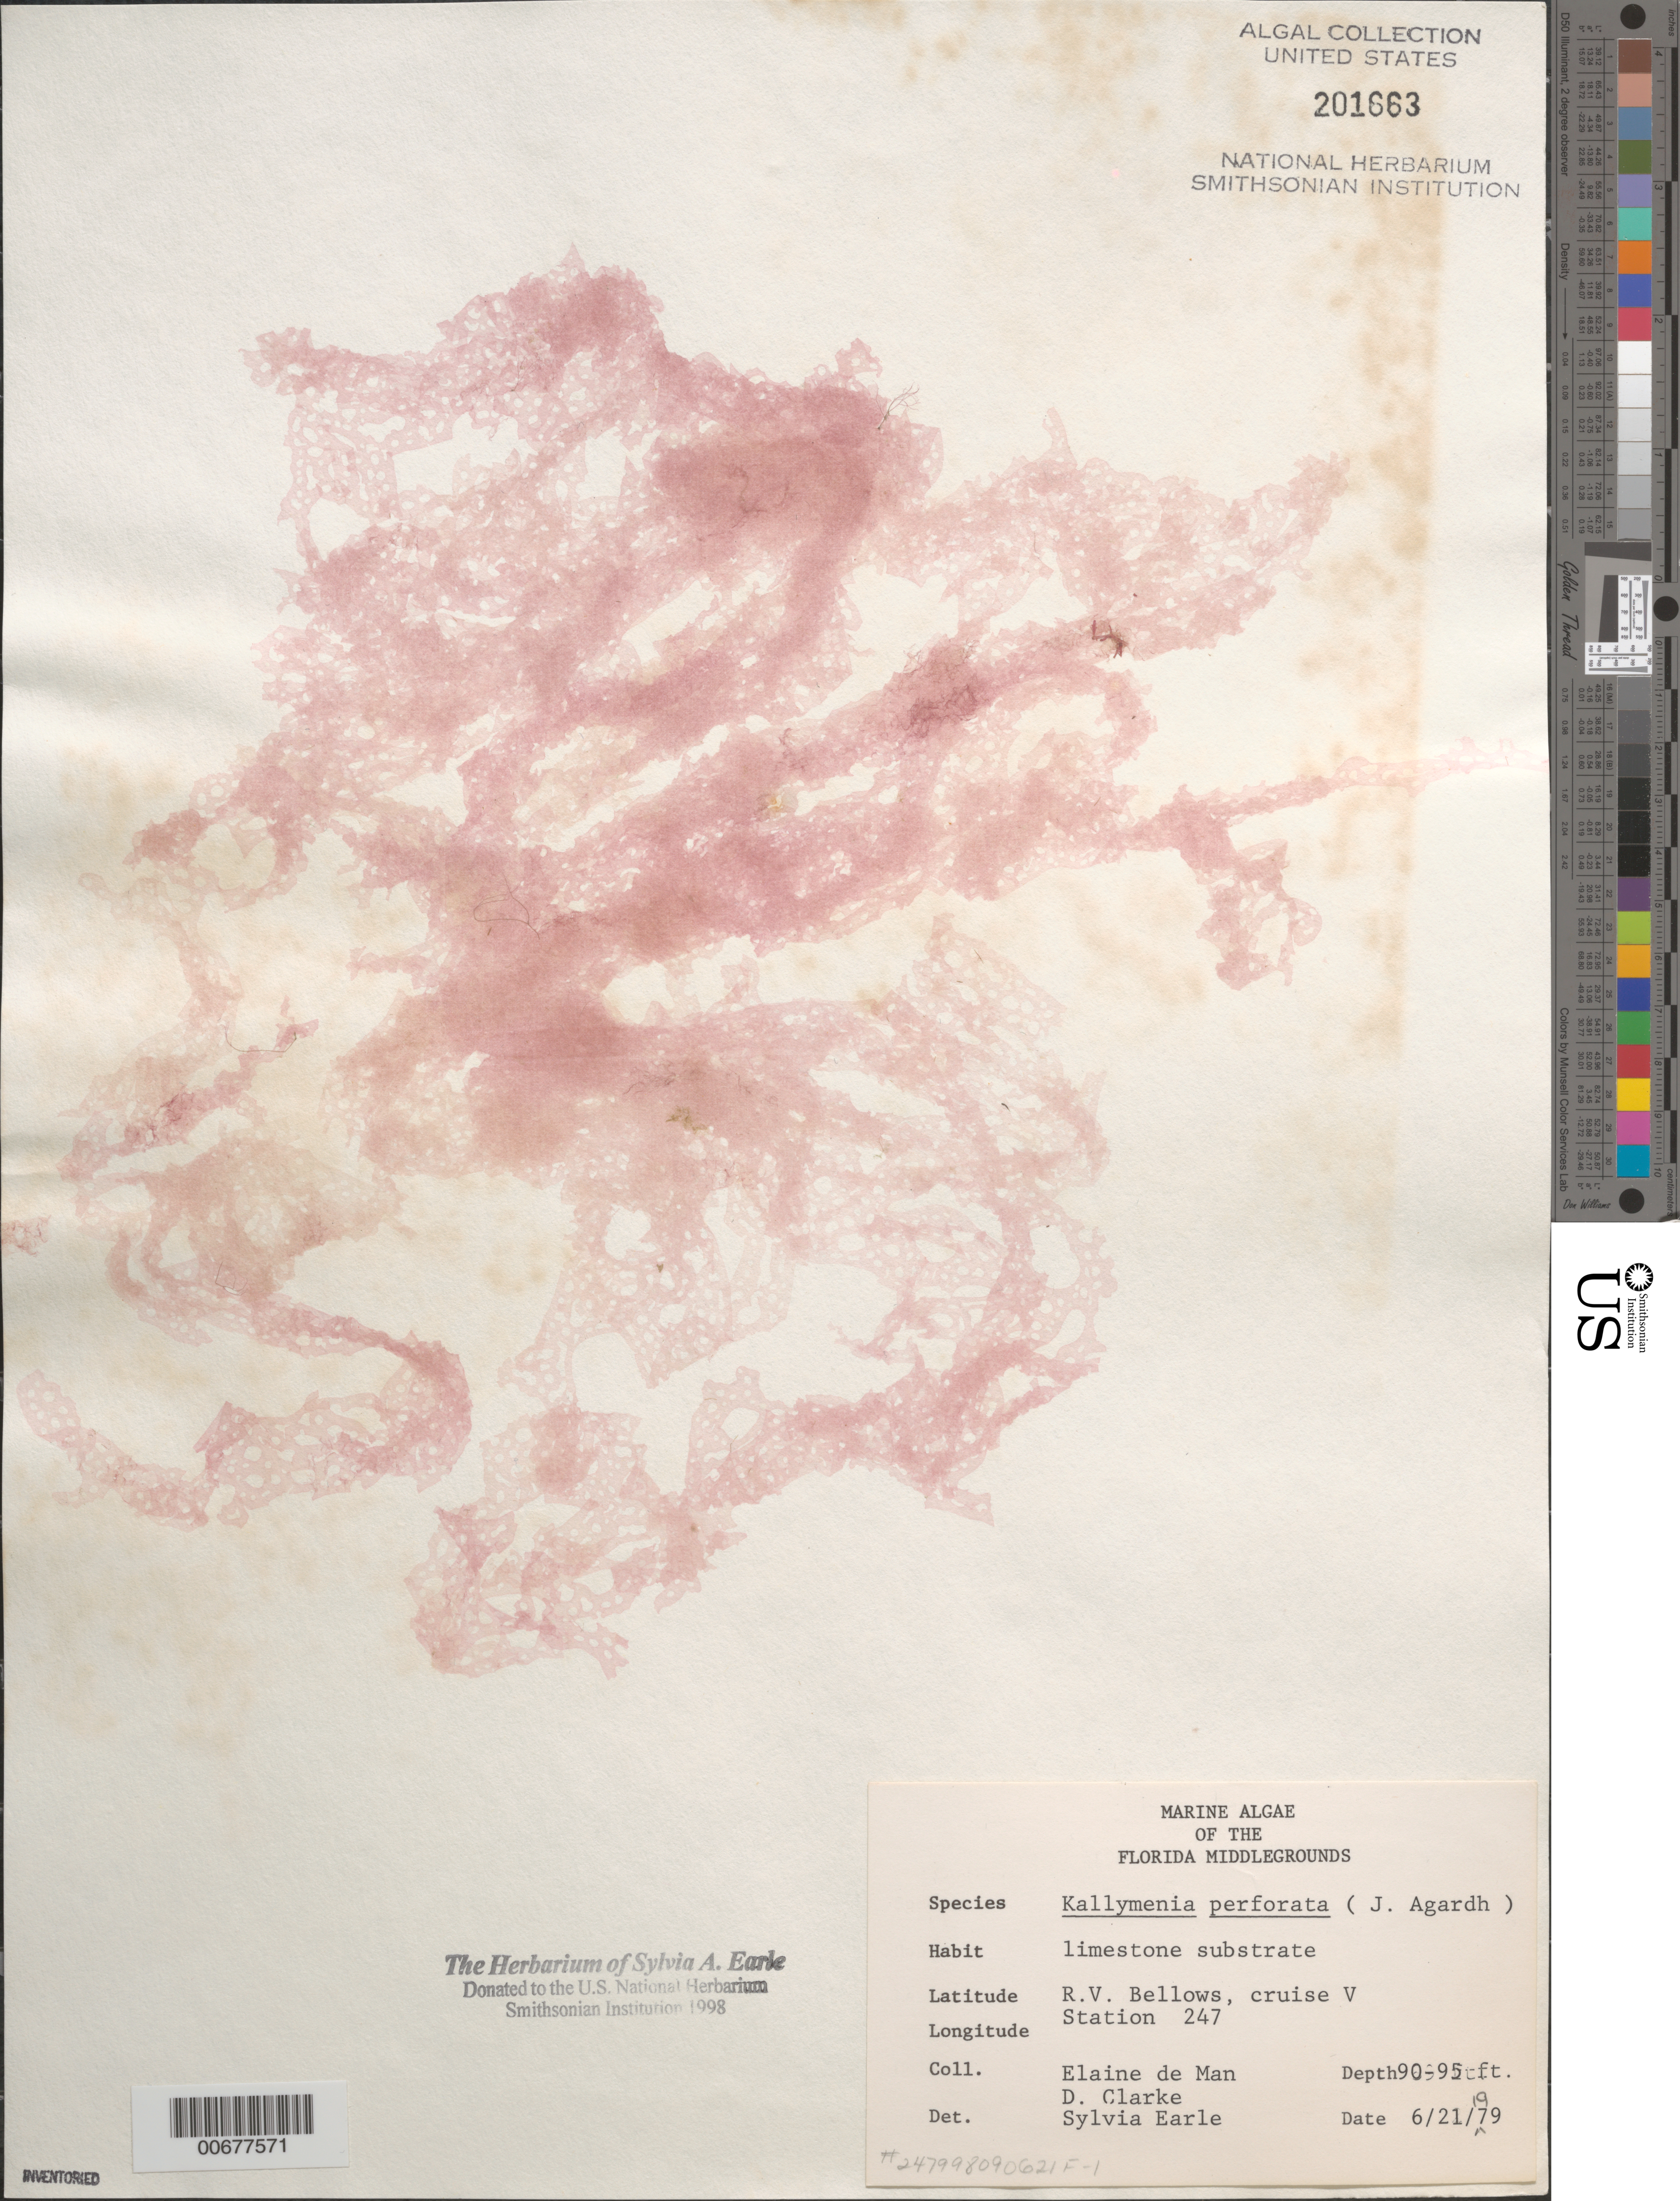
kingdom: Plantae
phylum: Rhodophyta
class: Florideophyceae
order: Gigartinales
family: Kallymeniaceae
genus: Kallymenia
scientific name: Kallymenia perforata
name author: J. Agardh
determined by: Earle, S. A.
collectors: E. de Man & H. D. Clarke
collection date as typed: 21 Jun 1979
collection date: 1979-06-21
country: United States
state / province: Florida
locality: Florida Middle Grounds, Gulf of Mexico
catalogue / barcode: US 201663